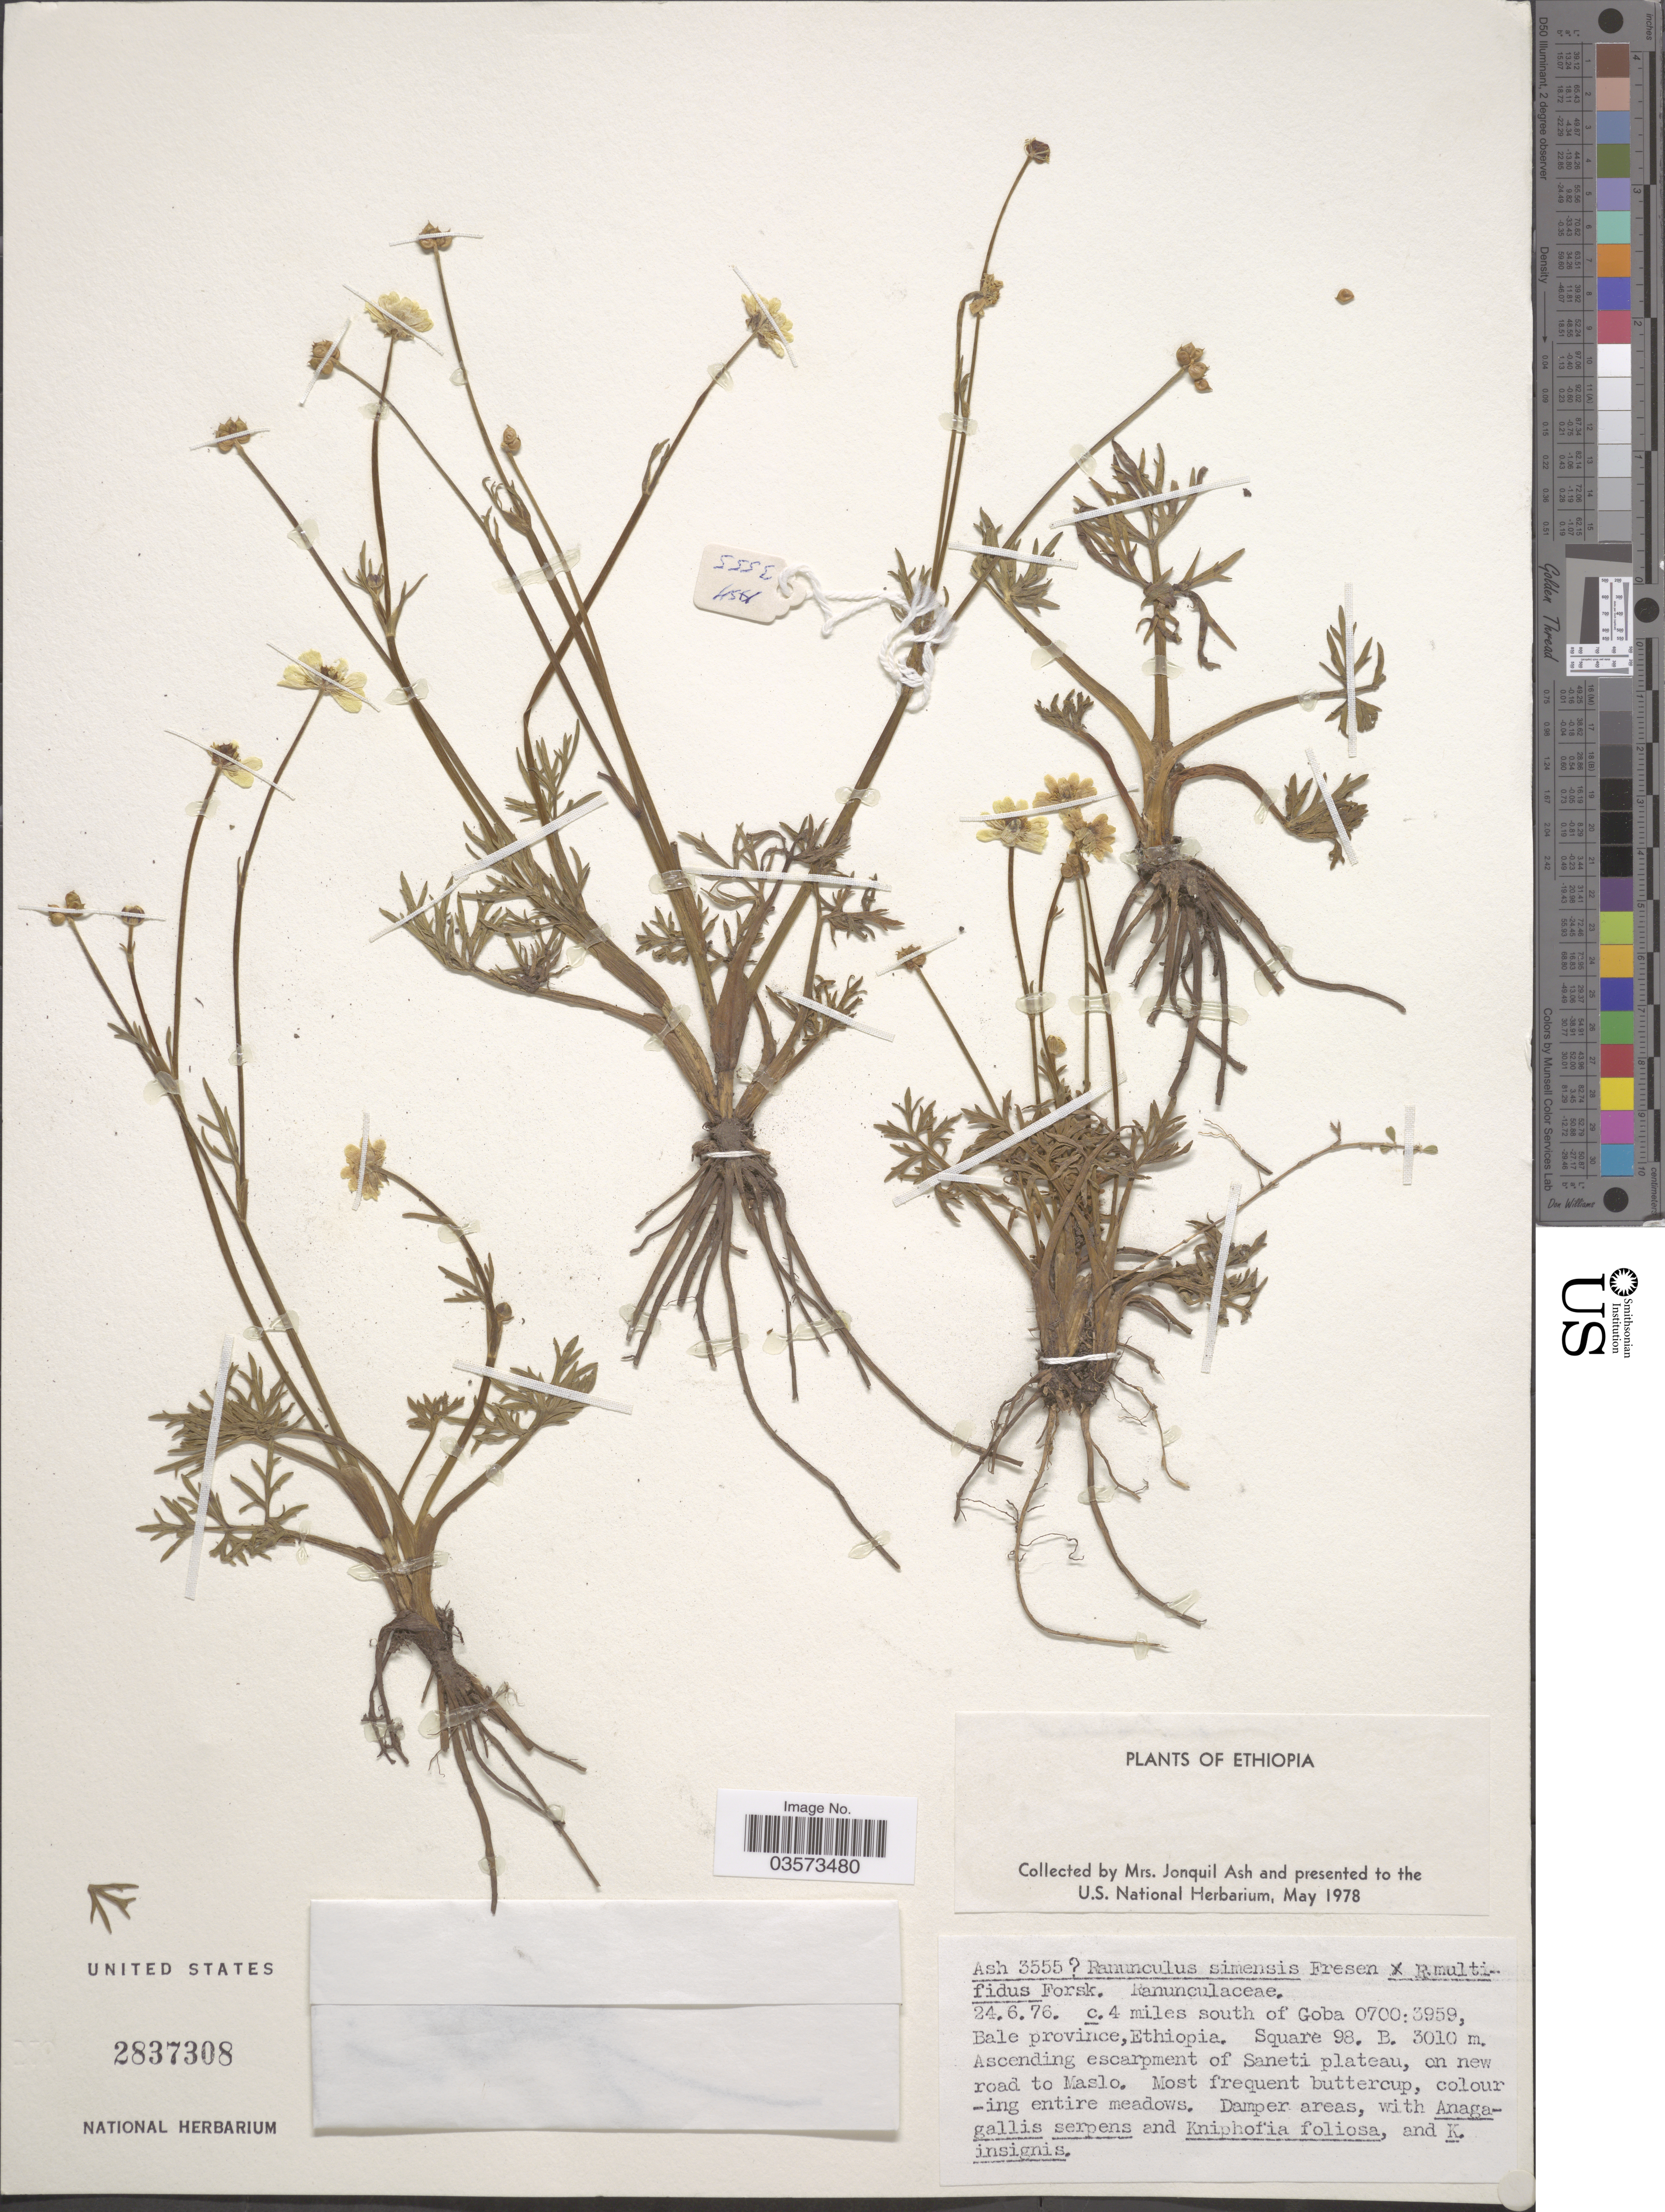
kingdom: Plantae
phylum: Tracheophyta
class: Magnoliopsida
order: Ranunculales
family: Ranunculaceae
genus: Ranunculus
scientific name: Ranunculus simensis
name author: Fresen.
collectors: J. Ash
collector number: Ash3555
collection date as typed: Transcribed d/m/y: 24/6/76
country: Ethiopia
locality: C. 4 miles south of Goba, 0700:3959, Bale province. Square 98. B. Ascending escarpment of Saneti plateau, on new road to Maslo.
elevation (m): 3010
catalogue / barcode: US 2837308